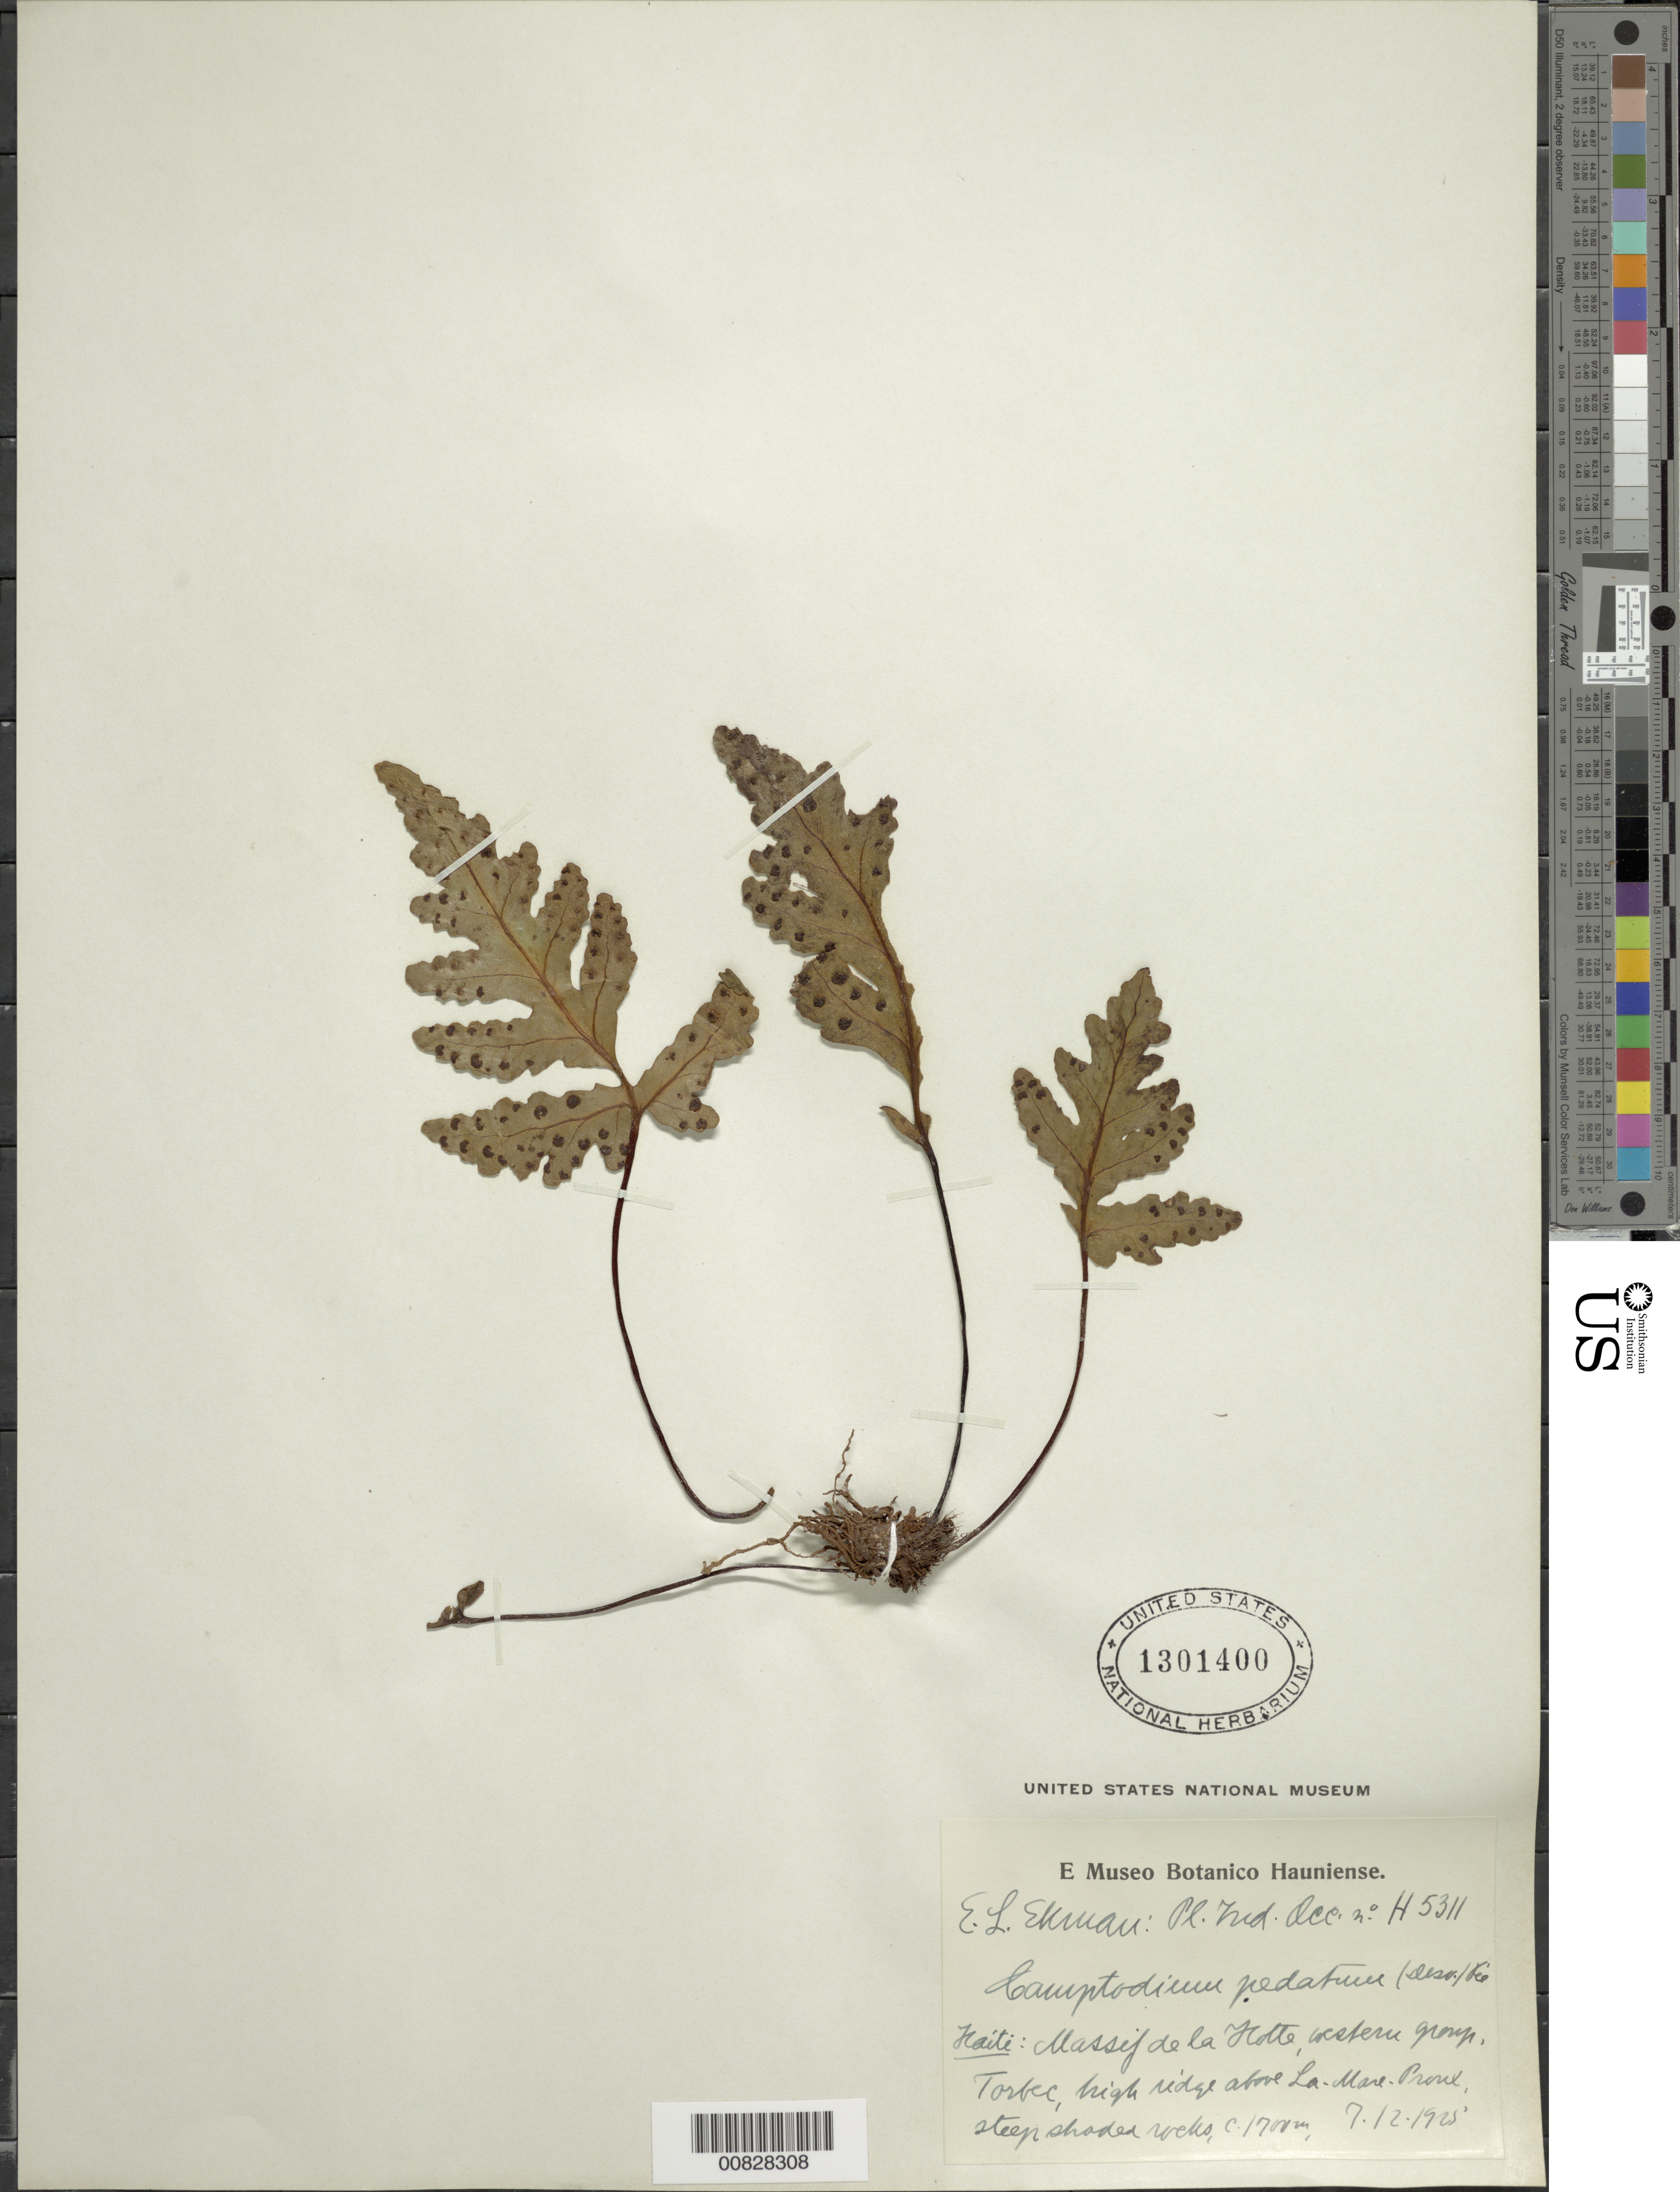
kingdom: Plantae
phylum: Tracheophyta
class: Polypodiopsida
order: Polypodiales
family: Tectariaceae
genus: Tectaria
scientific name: Tectaria pedata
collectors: E. L. Ekman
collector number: H 5311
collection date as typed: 07 Dec 1925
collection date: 1925-12-07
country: Haiti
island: Hispaniola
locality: Massif de la Hotte, western group, Torbec, above La Mare Proux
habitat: Steep shaded rocks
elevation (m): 1700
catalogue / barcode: US 1301400